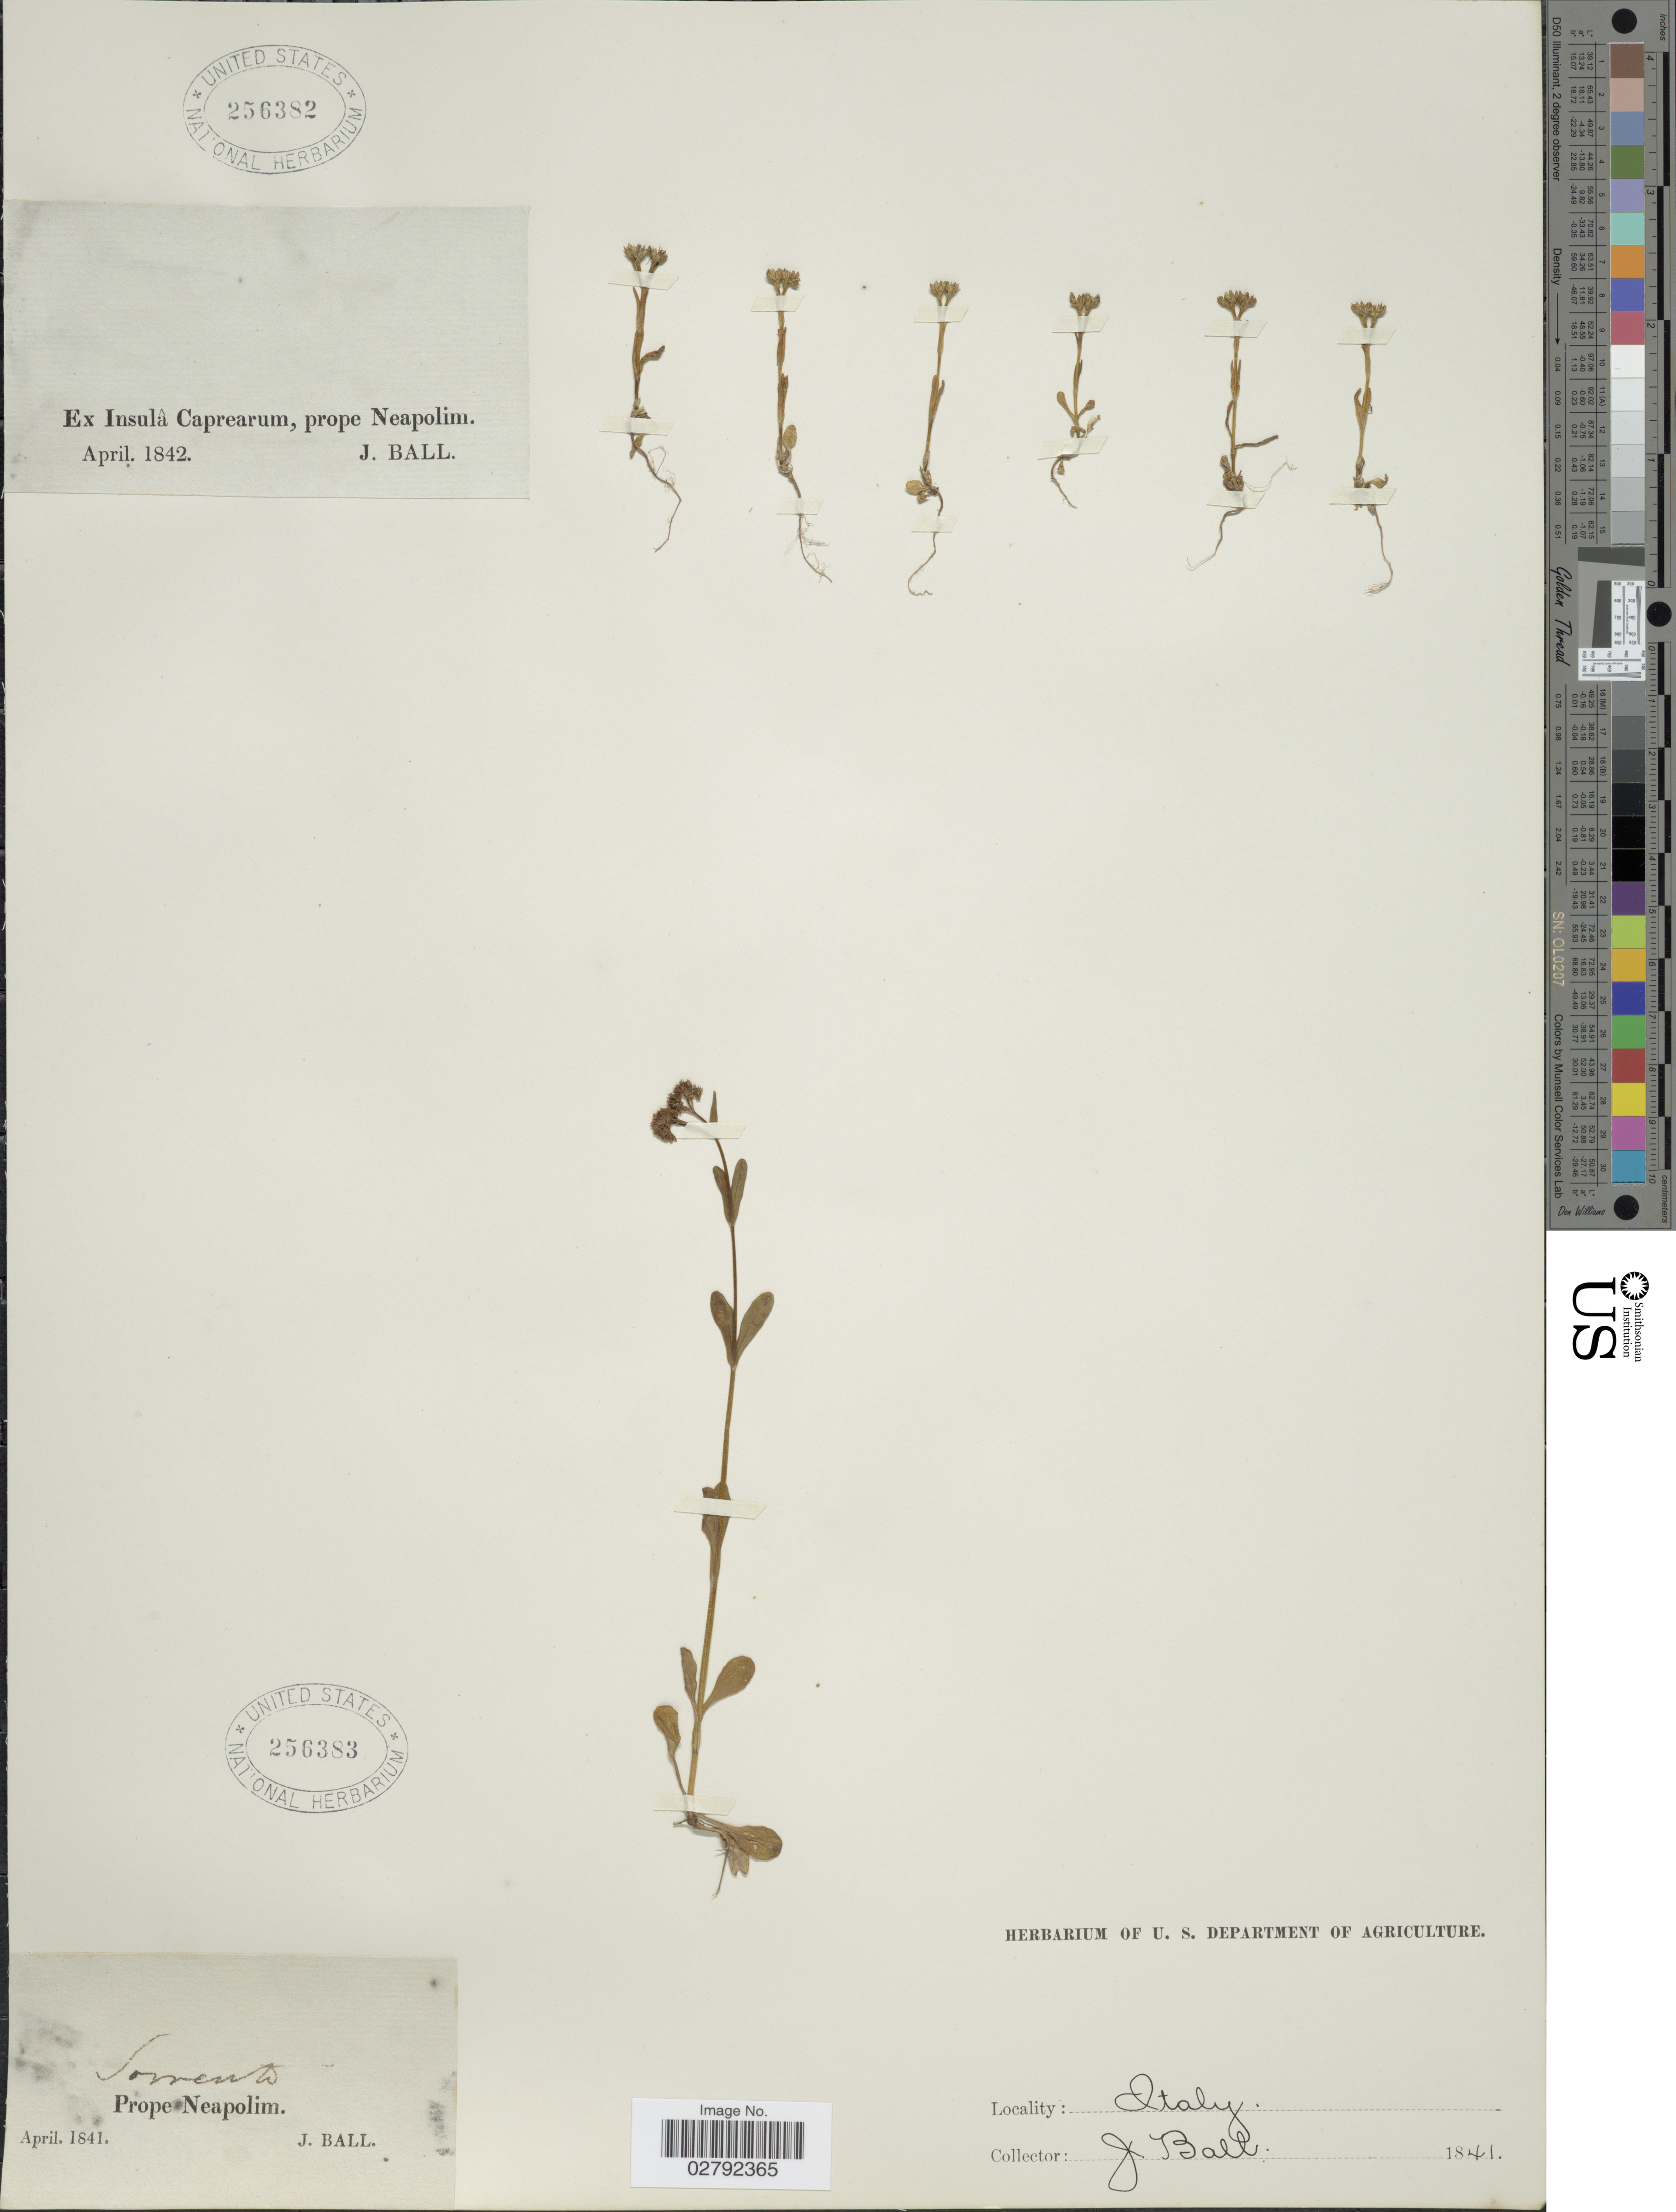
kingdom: Plantae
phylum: Tracheophyta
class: Magnoliopsida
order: Dipsacales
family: Caprifoliaceae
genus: Valerianella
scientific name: Valerianella sp.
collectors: J. Ball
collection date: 1842-04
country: Israel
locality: Insulâ Caprearum, prope Neapolim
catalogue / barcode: US 256382